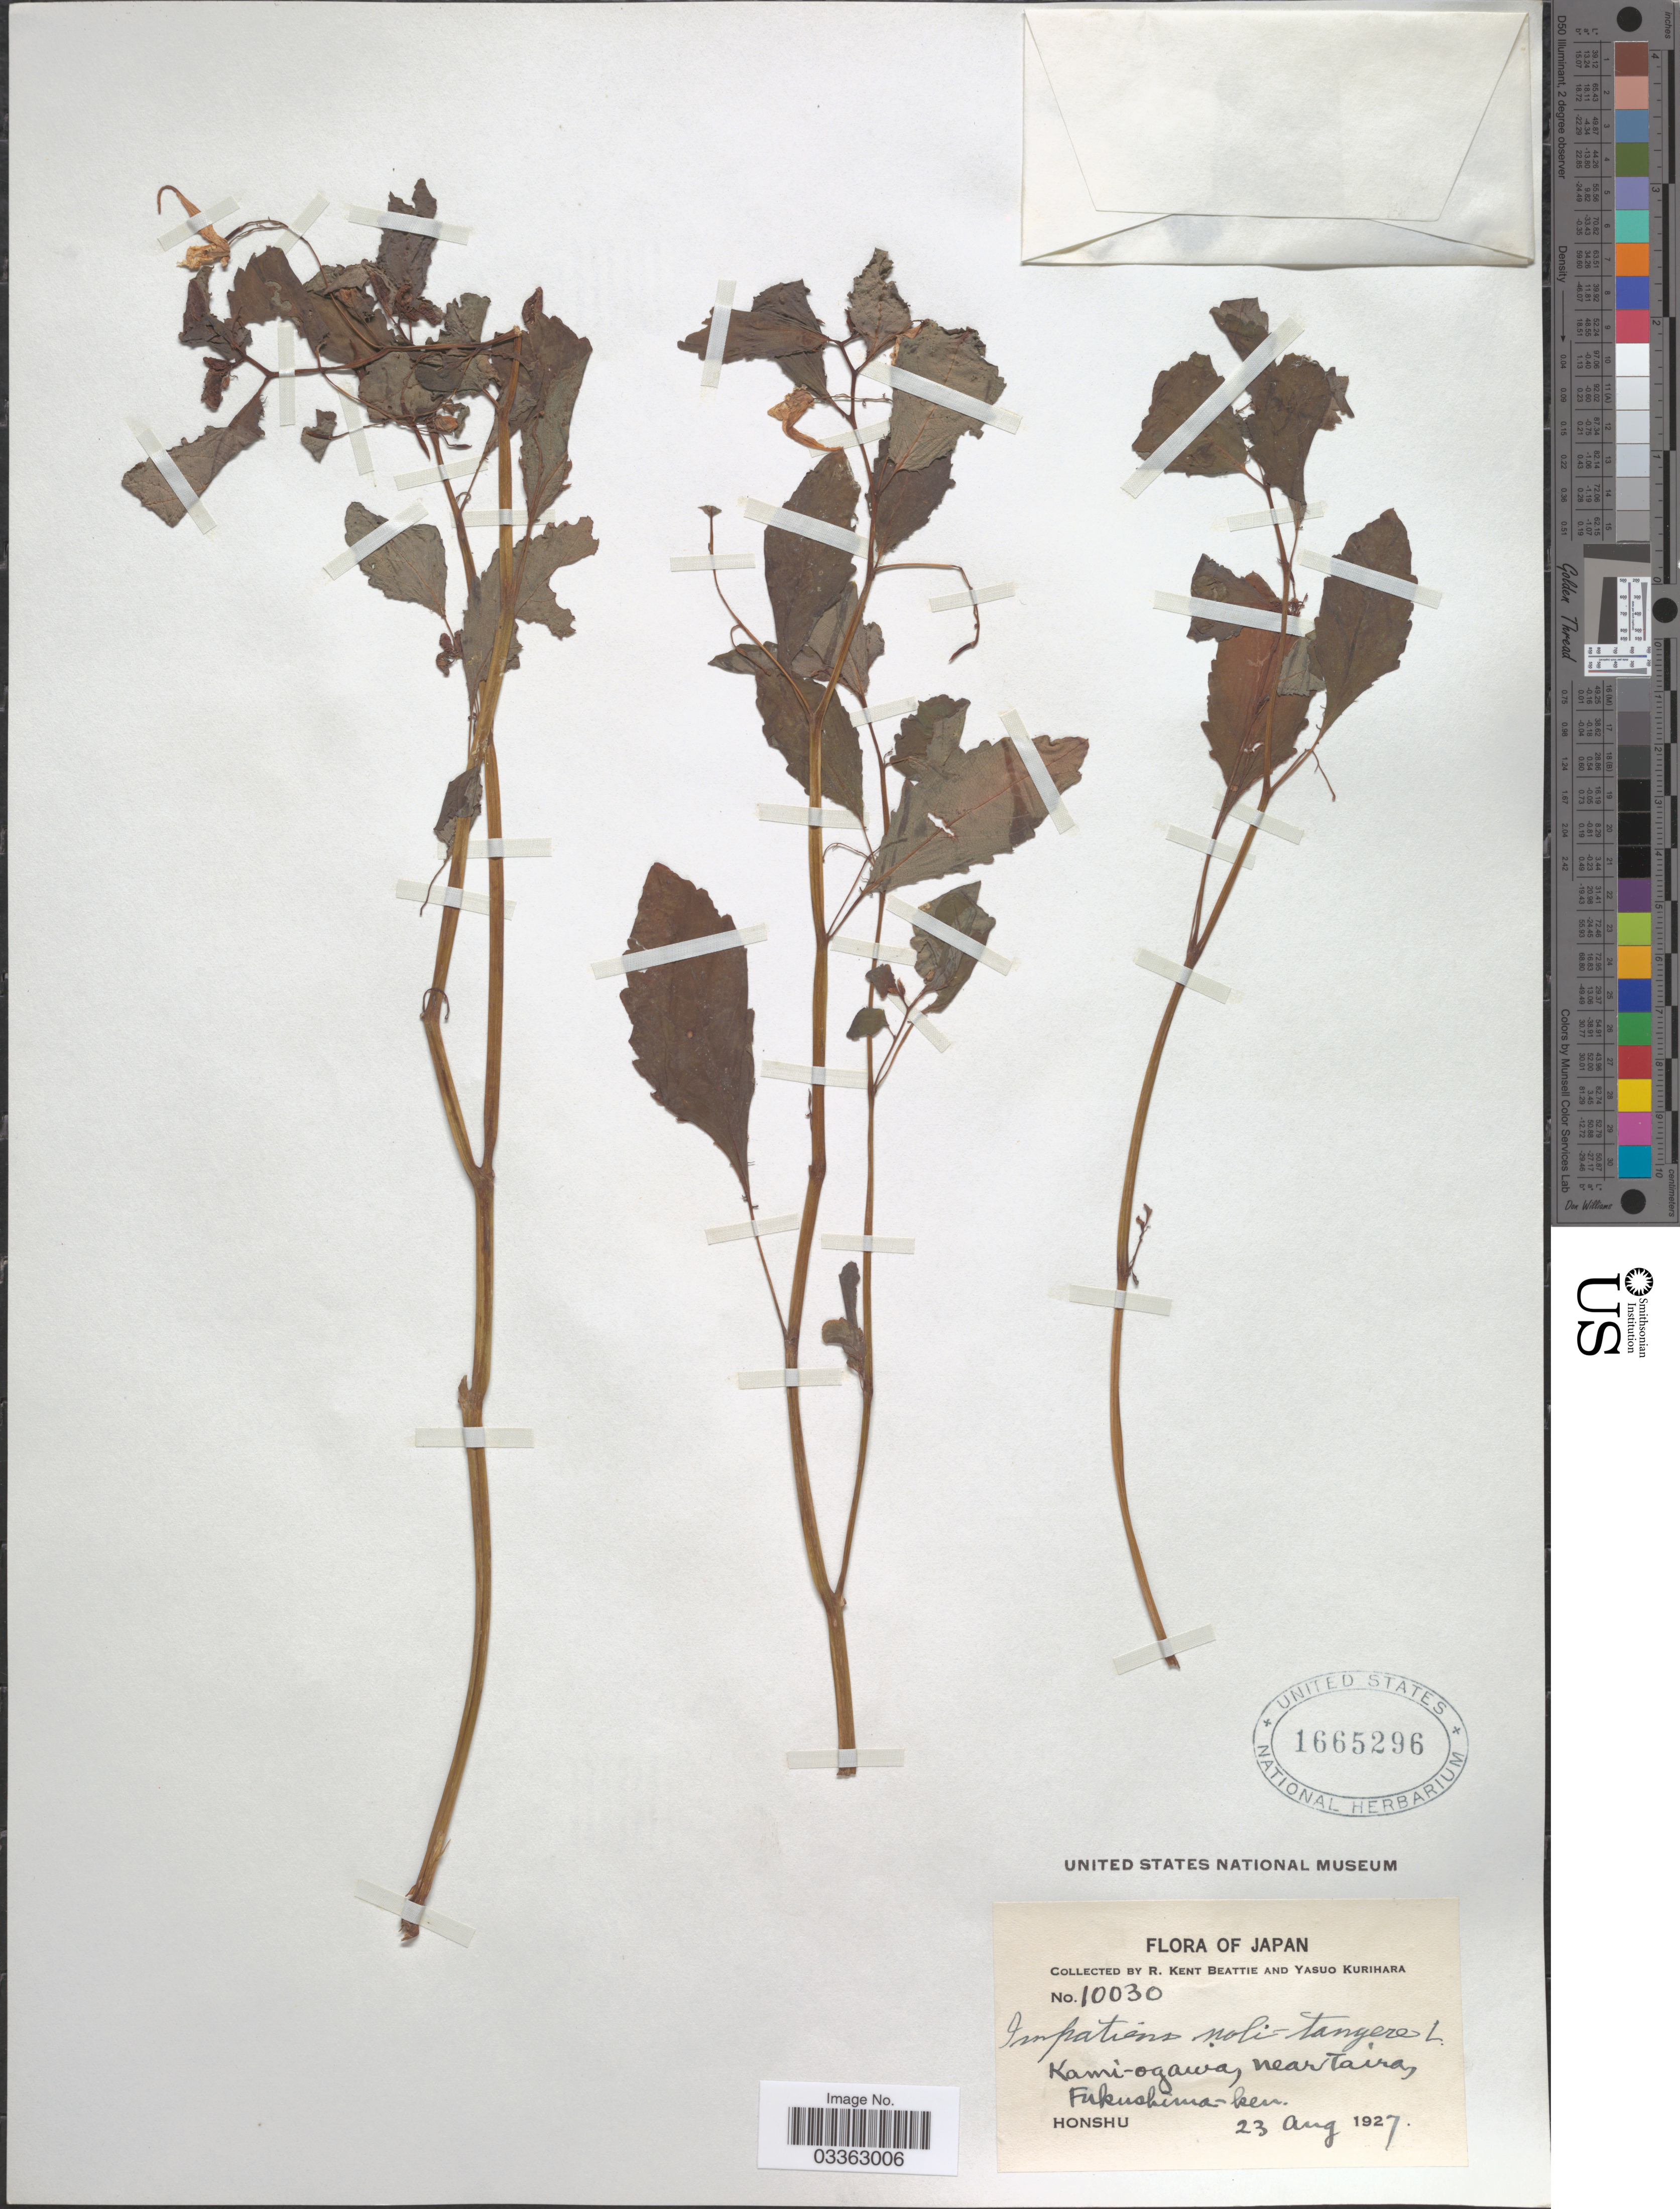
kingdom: Plantae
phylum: Tracheophyta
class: Magnoliopsida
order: Ericales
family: Balsaminaceae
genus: Impatiens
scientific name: Impatiens noli-tangere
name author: L.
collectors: R. K. Beattie & Y. Kurihara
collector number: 10030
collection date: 1927-08-23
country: Japan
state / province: Hukusima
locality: Kamo-ogawa, near Taira, Fukushima-ken, Honshu.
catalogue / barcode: US 1665296